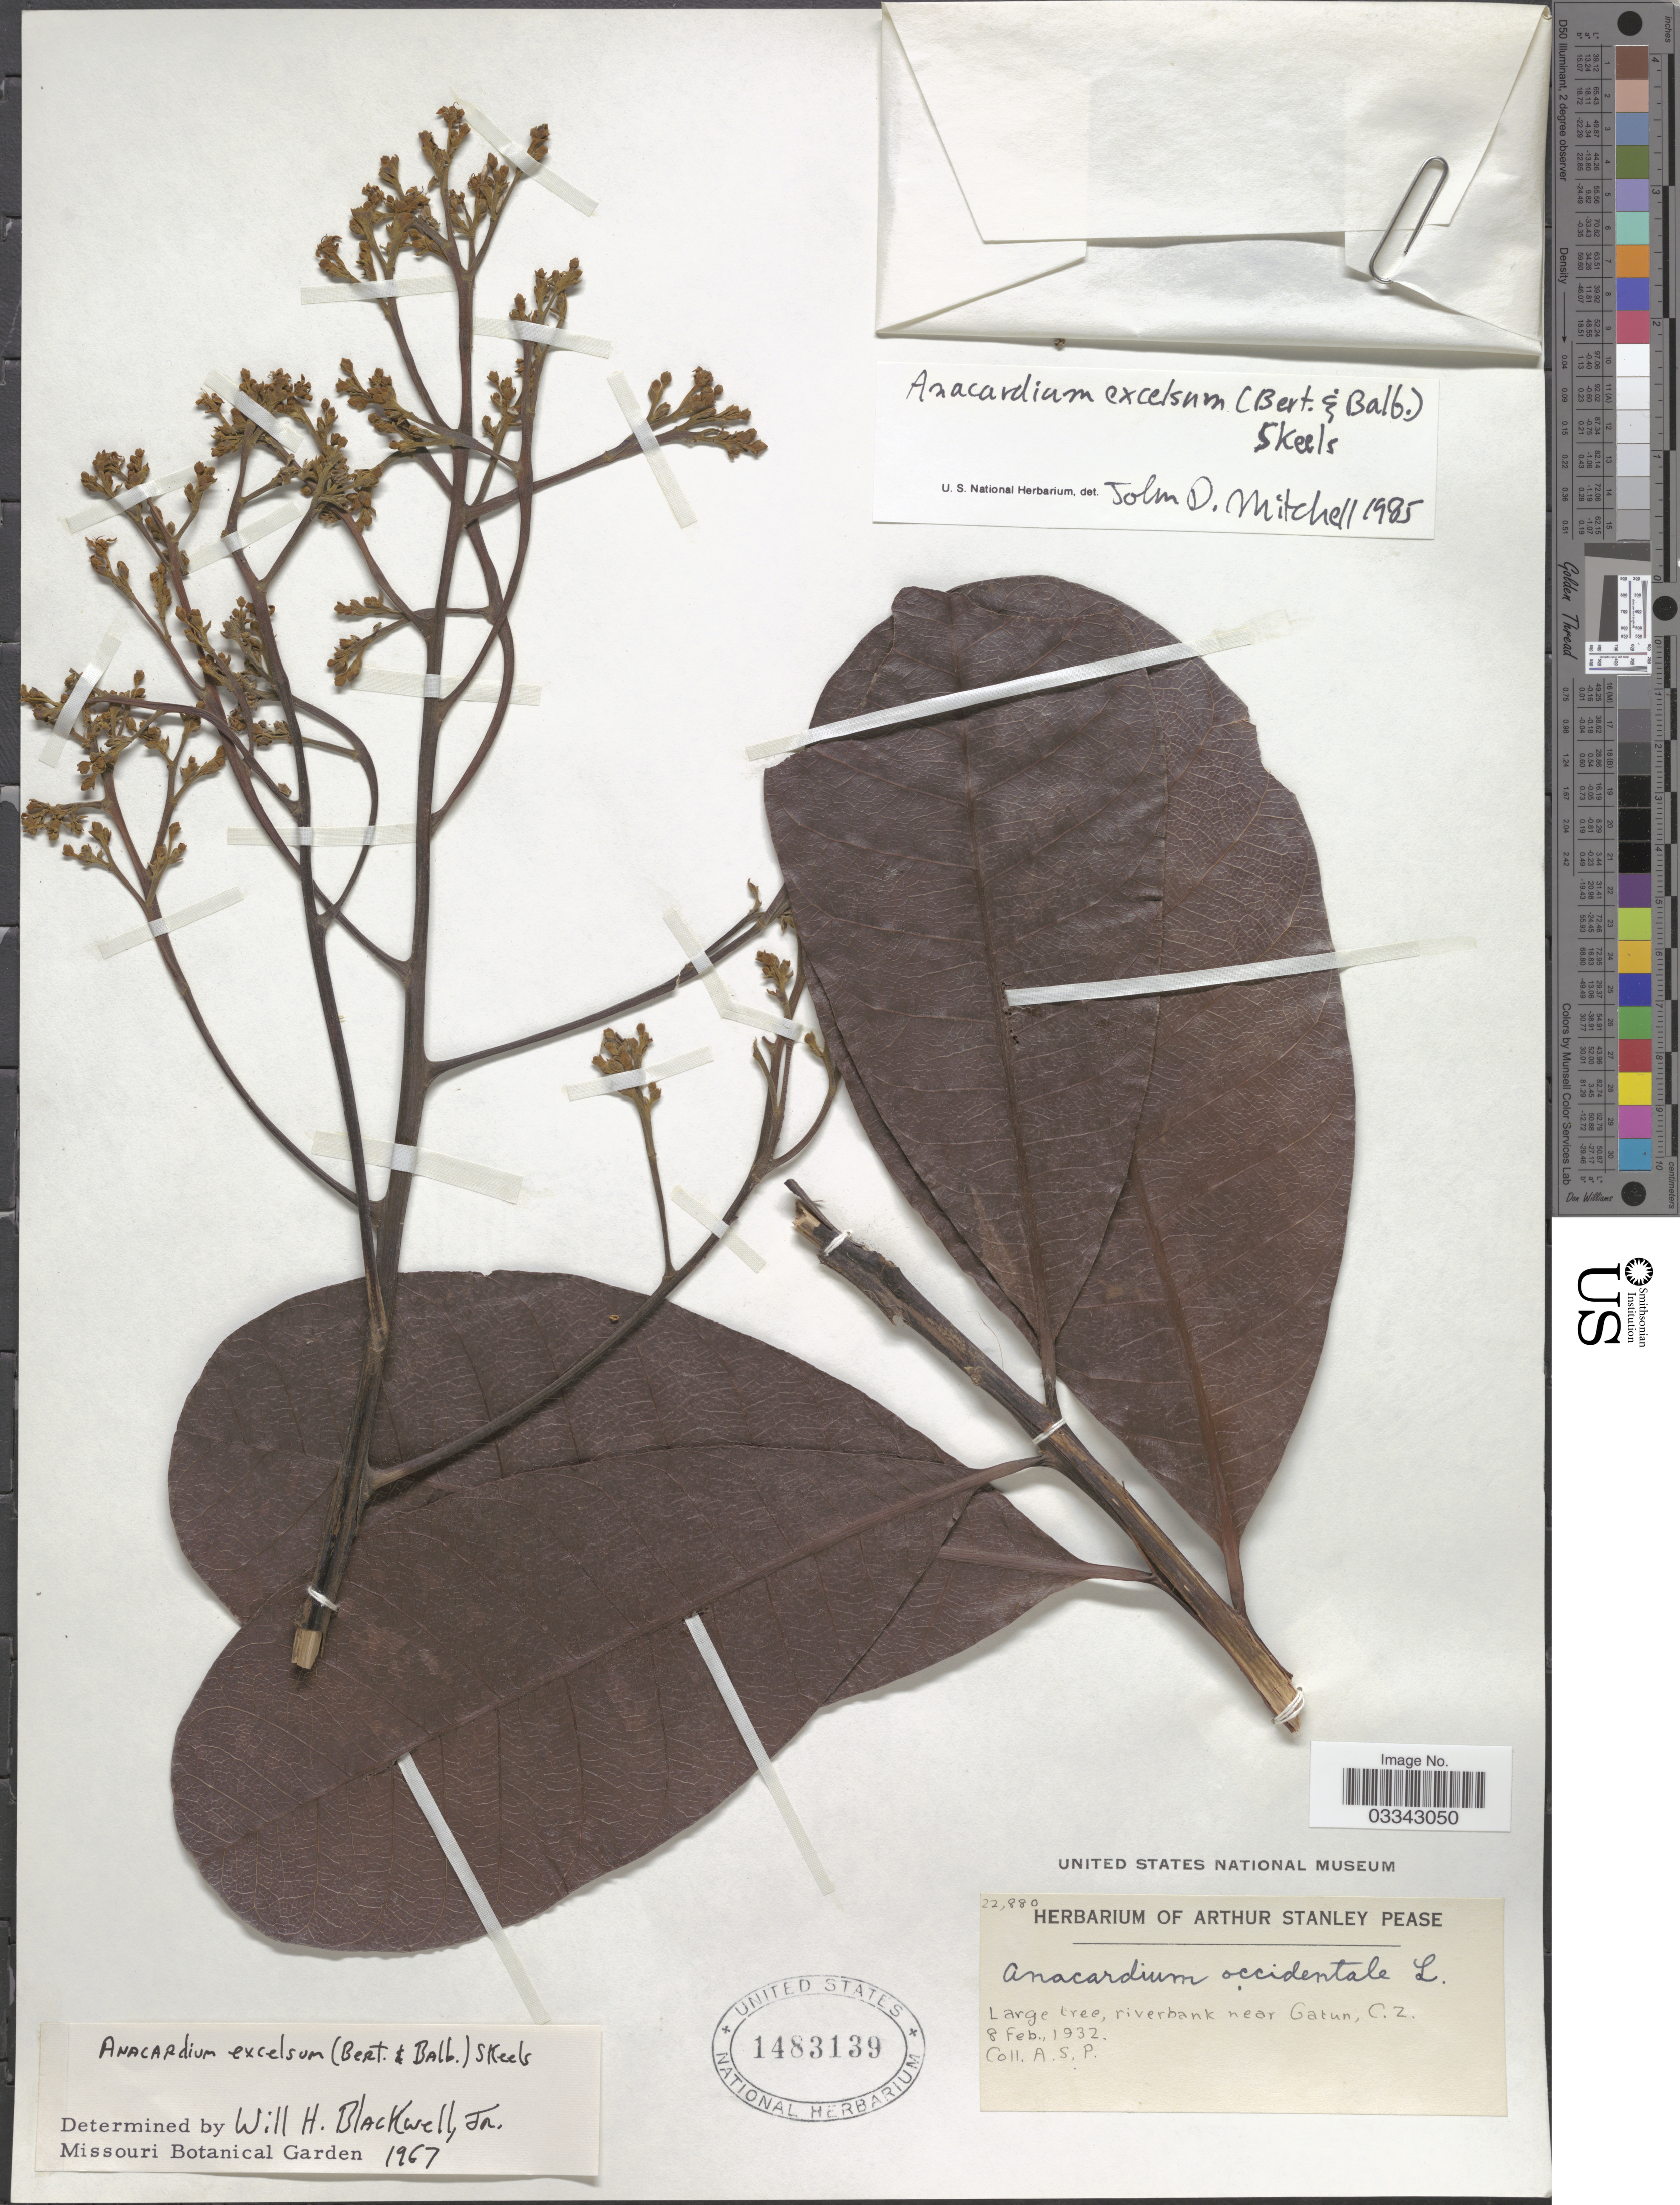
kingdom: Plantae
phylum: Tracheophyta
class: Magnoliopsida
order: Sapindales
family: Anacardiaceae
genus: Anacardium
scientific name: Anacardium excelsum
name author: (Kunth) Skeels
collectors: A. S. Pease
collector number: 22880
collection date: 1932-02-08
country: Panama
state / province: Colón / Panamá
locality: Riverbank near Gatun, C. Z..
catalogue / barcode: US 1483139